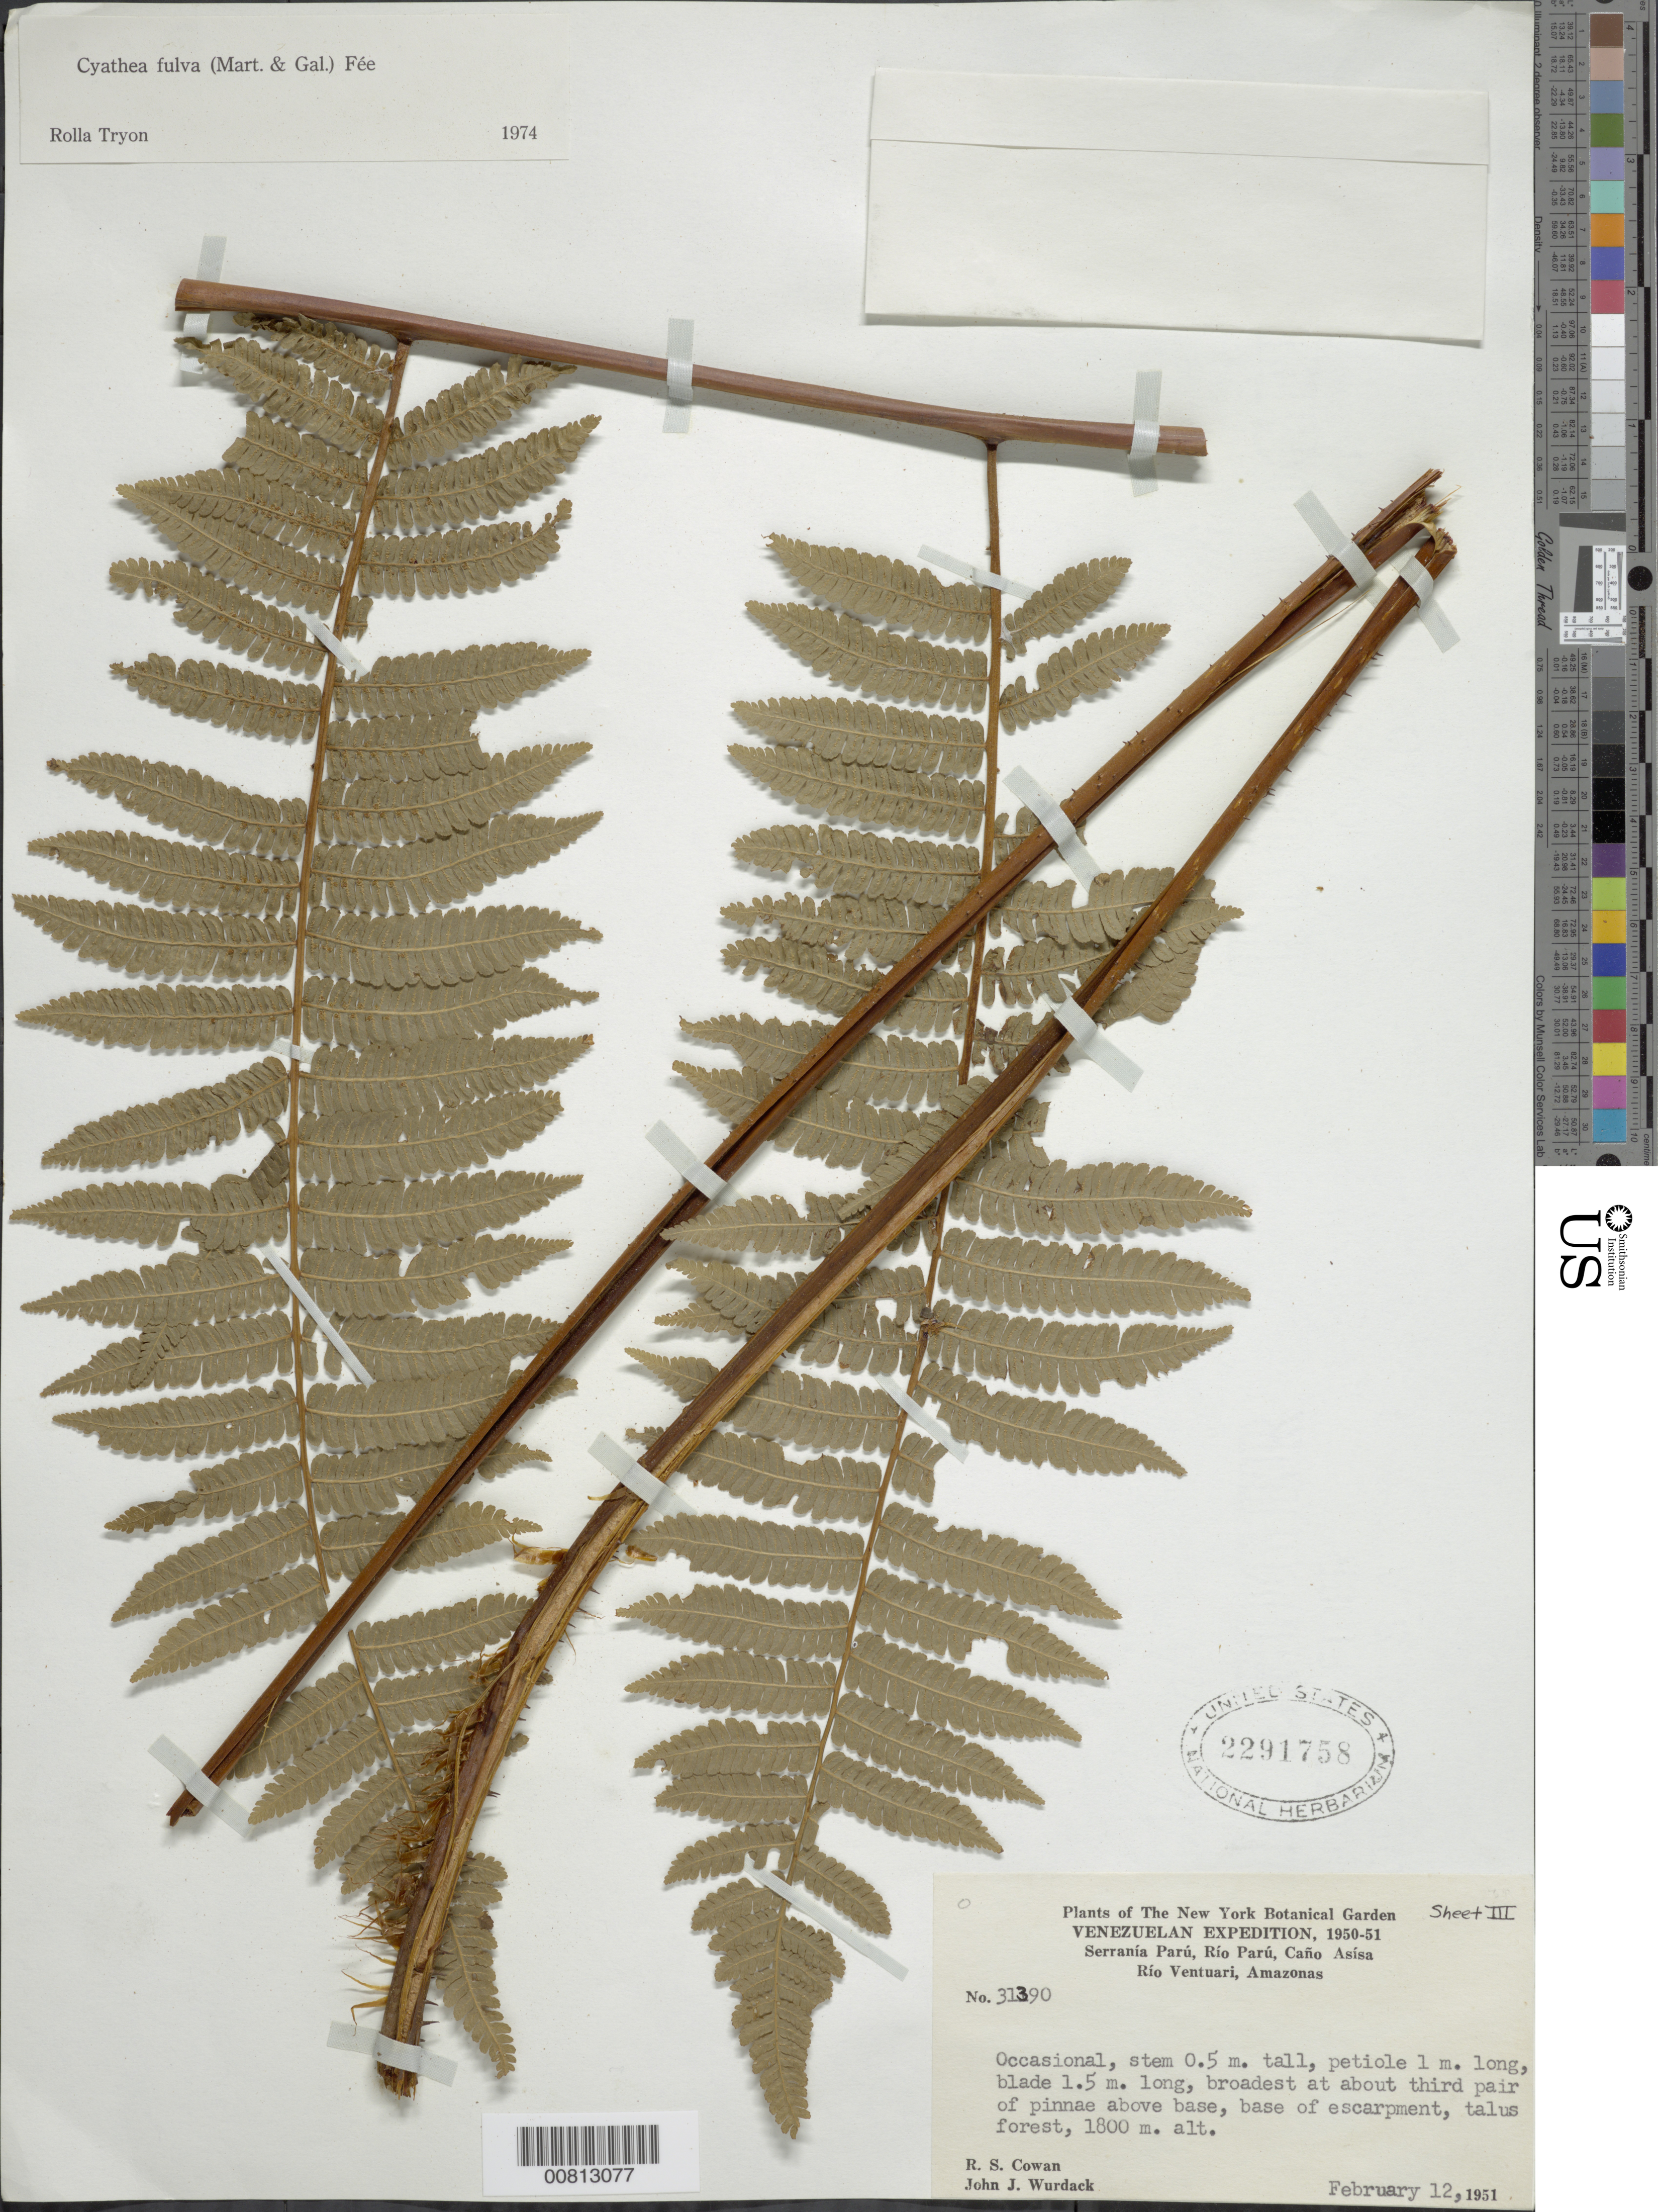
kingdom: Plantae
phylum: Tracheophyta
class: Polypodiopsida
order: Cyatheales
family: Cyatheaceae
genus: Cyathea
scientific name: Cyathea fulva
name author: (M. Martens & Galeotti) Fée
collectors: R. S. Cowan & J. J. Wurdack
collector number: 31390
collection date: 1951-02-12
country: Venezuela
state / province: Amazonas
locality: Serranía Parú, Río Parú, Caño Asísa. Río Ventuari, Amazonas.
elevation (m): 1800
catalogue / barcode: US 2291758